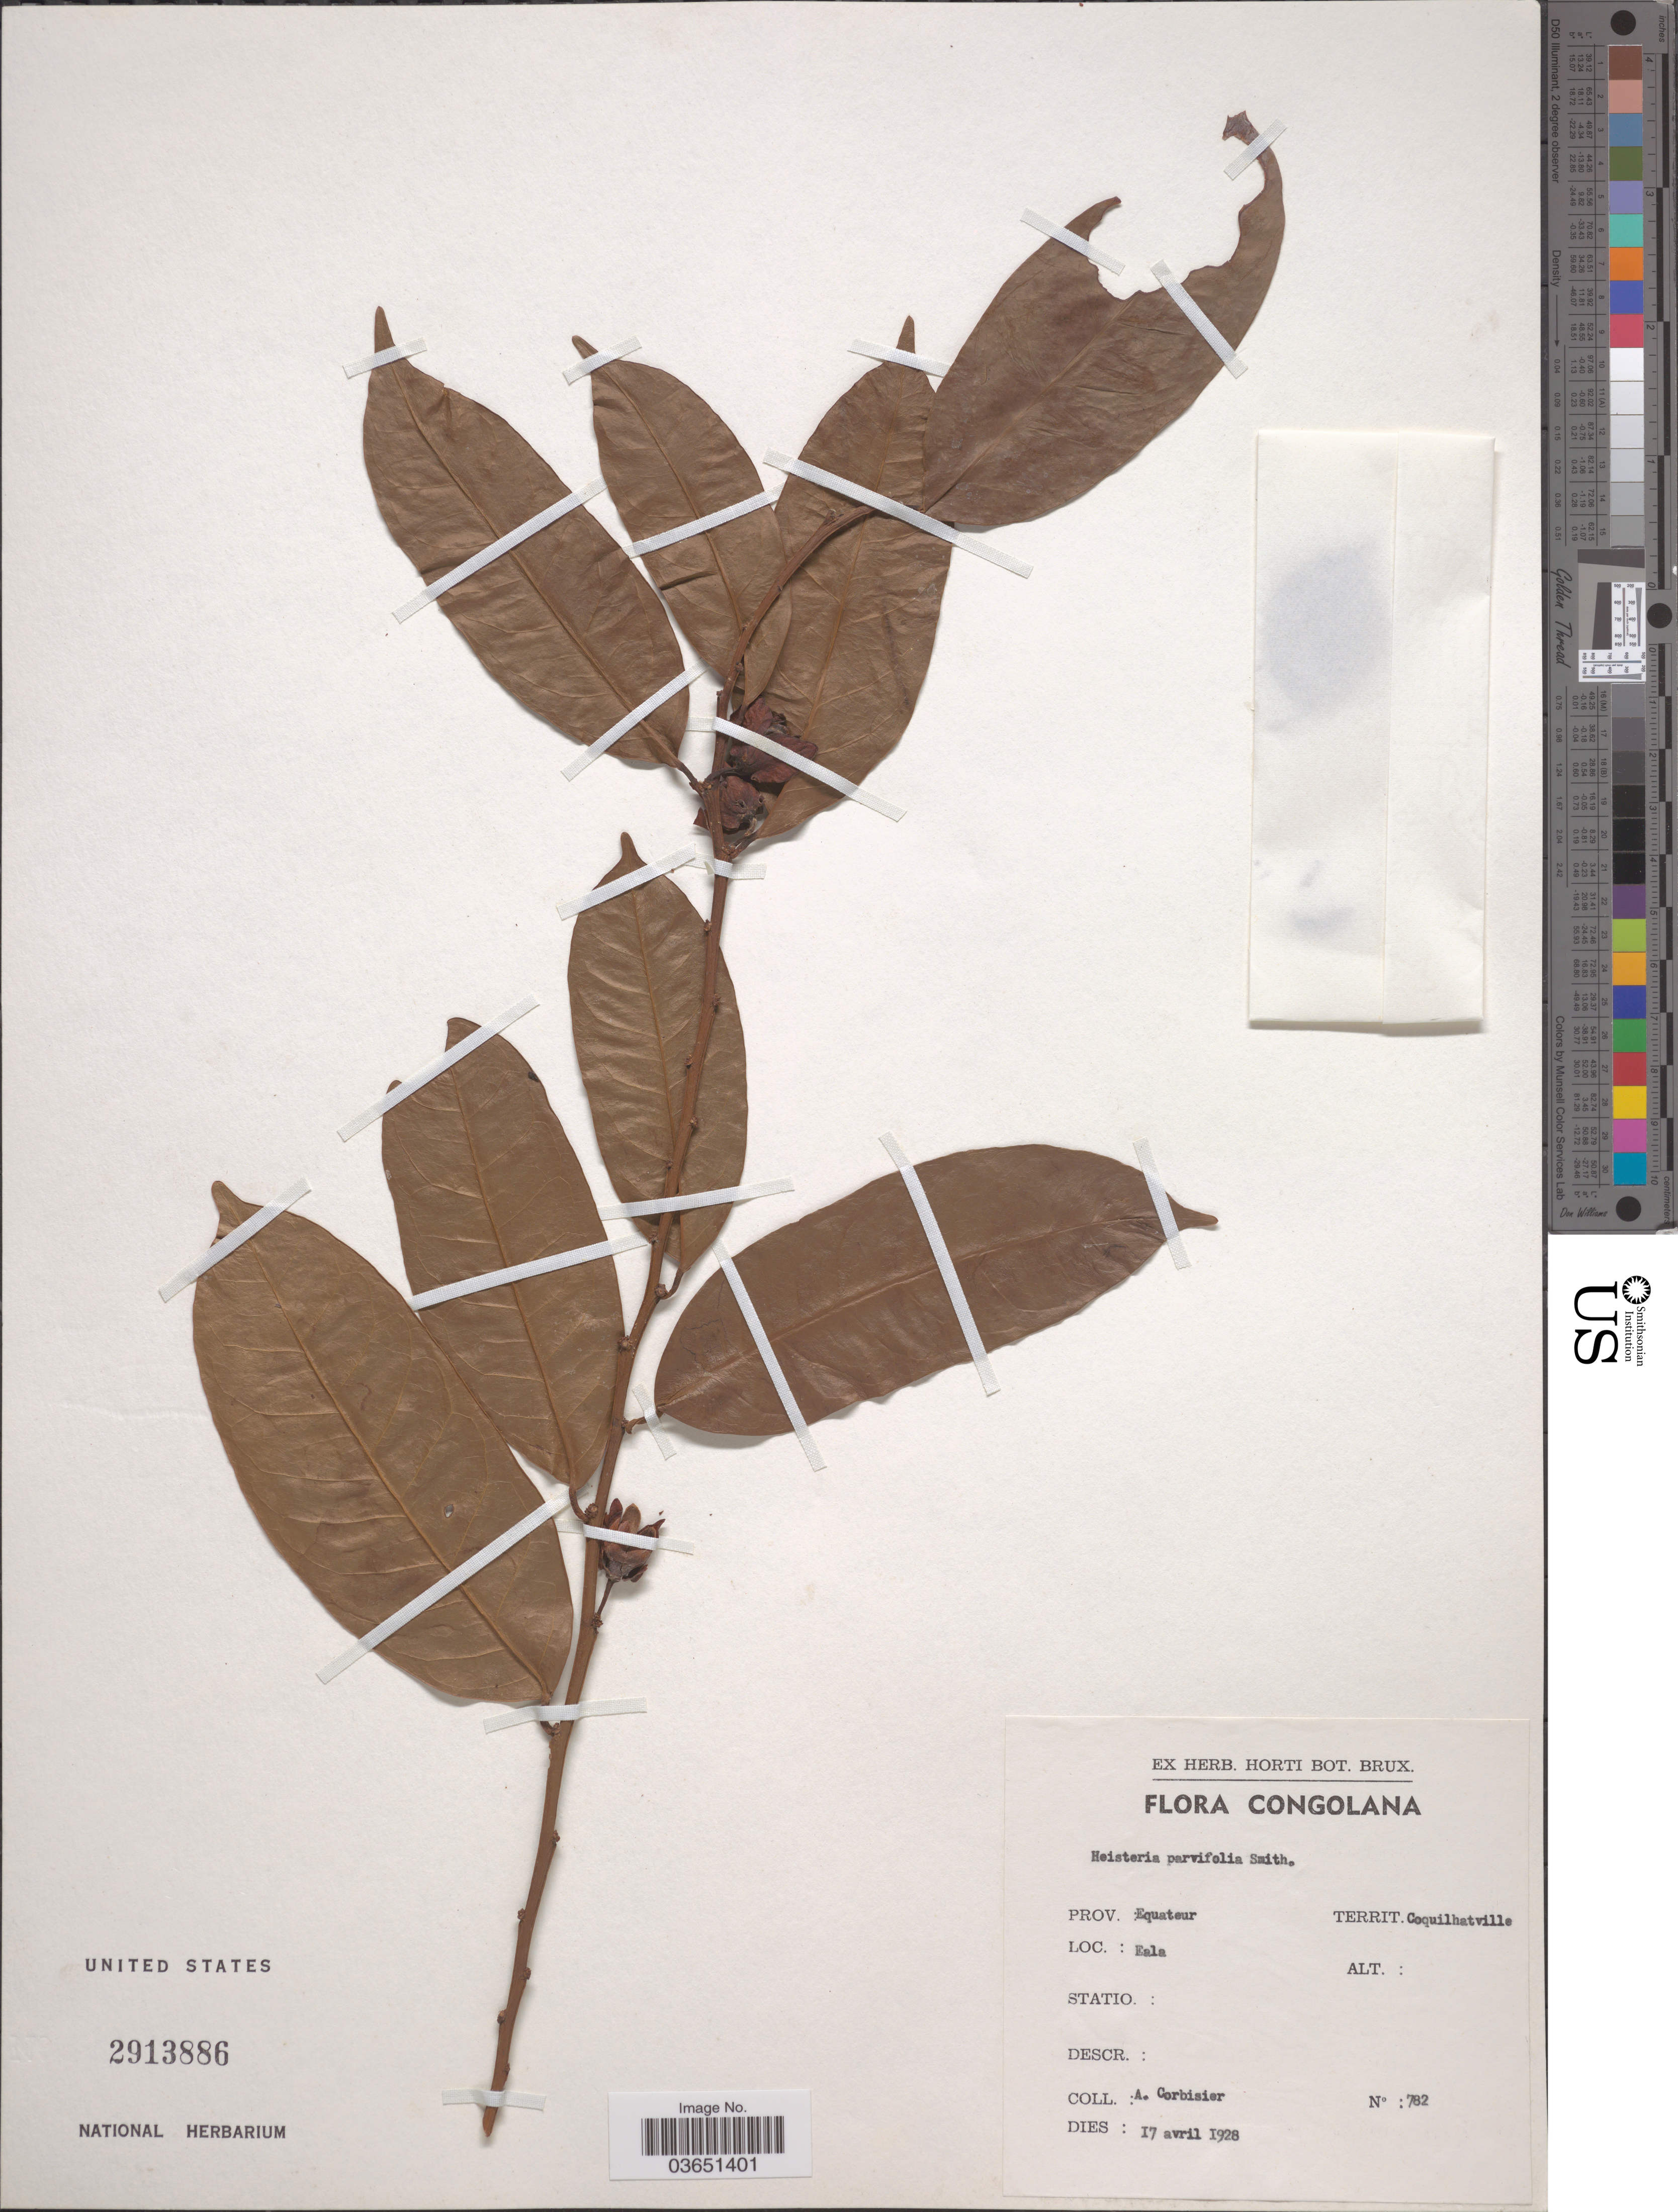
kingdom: Plantae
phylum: Tracheophyta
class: Magnoliopsida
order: Santalales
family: Erythropalaceae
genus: Heisteria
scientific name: Heisteria parvifolia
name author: Sm.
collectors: A. Corbisier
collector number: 782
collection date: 1928-04-17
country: Congo, Democratic Republic of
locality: Congolana. Prov.: Equateur. Territ. Coquilhatville. Eala.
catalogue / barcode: US 2913886